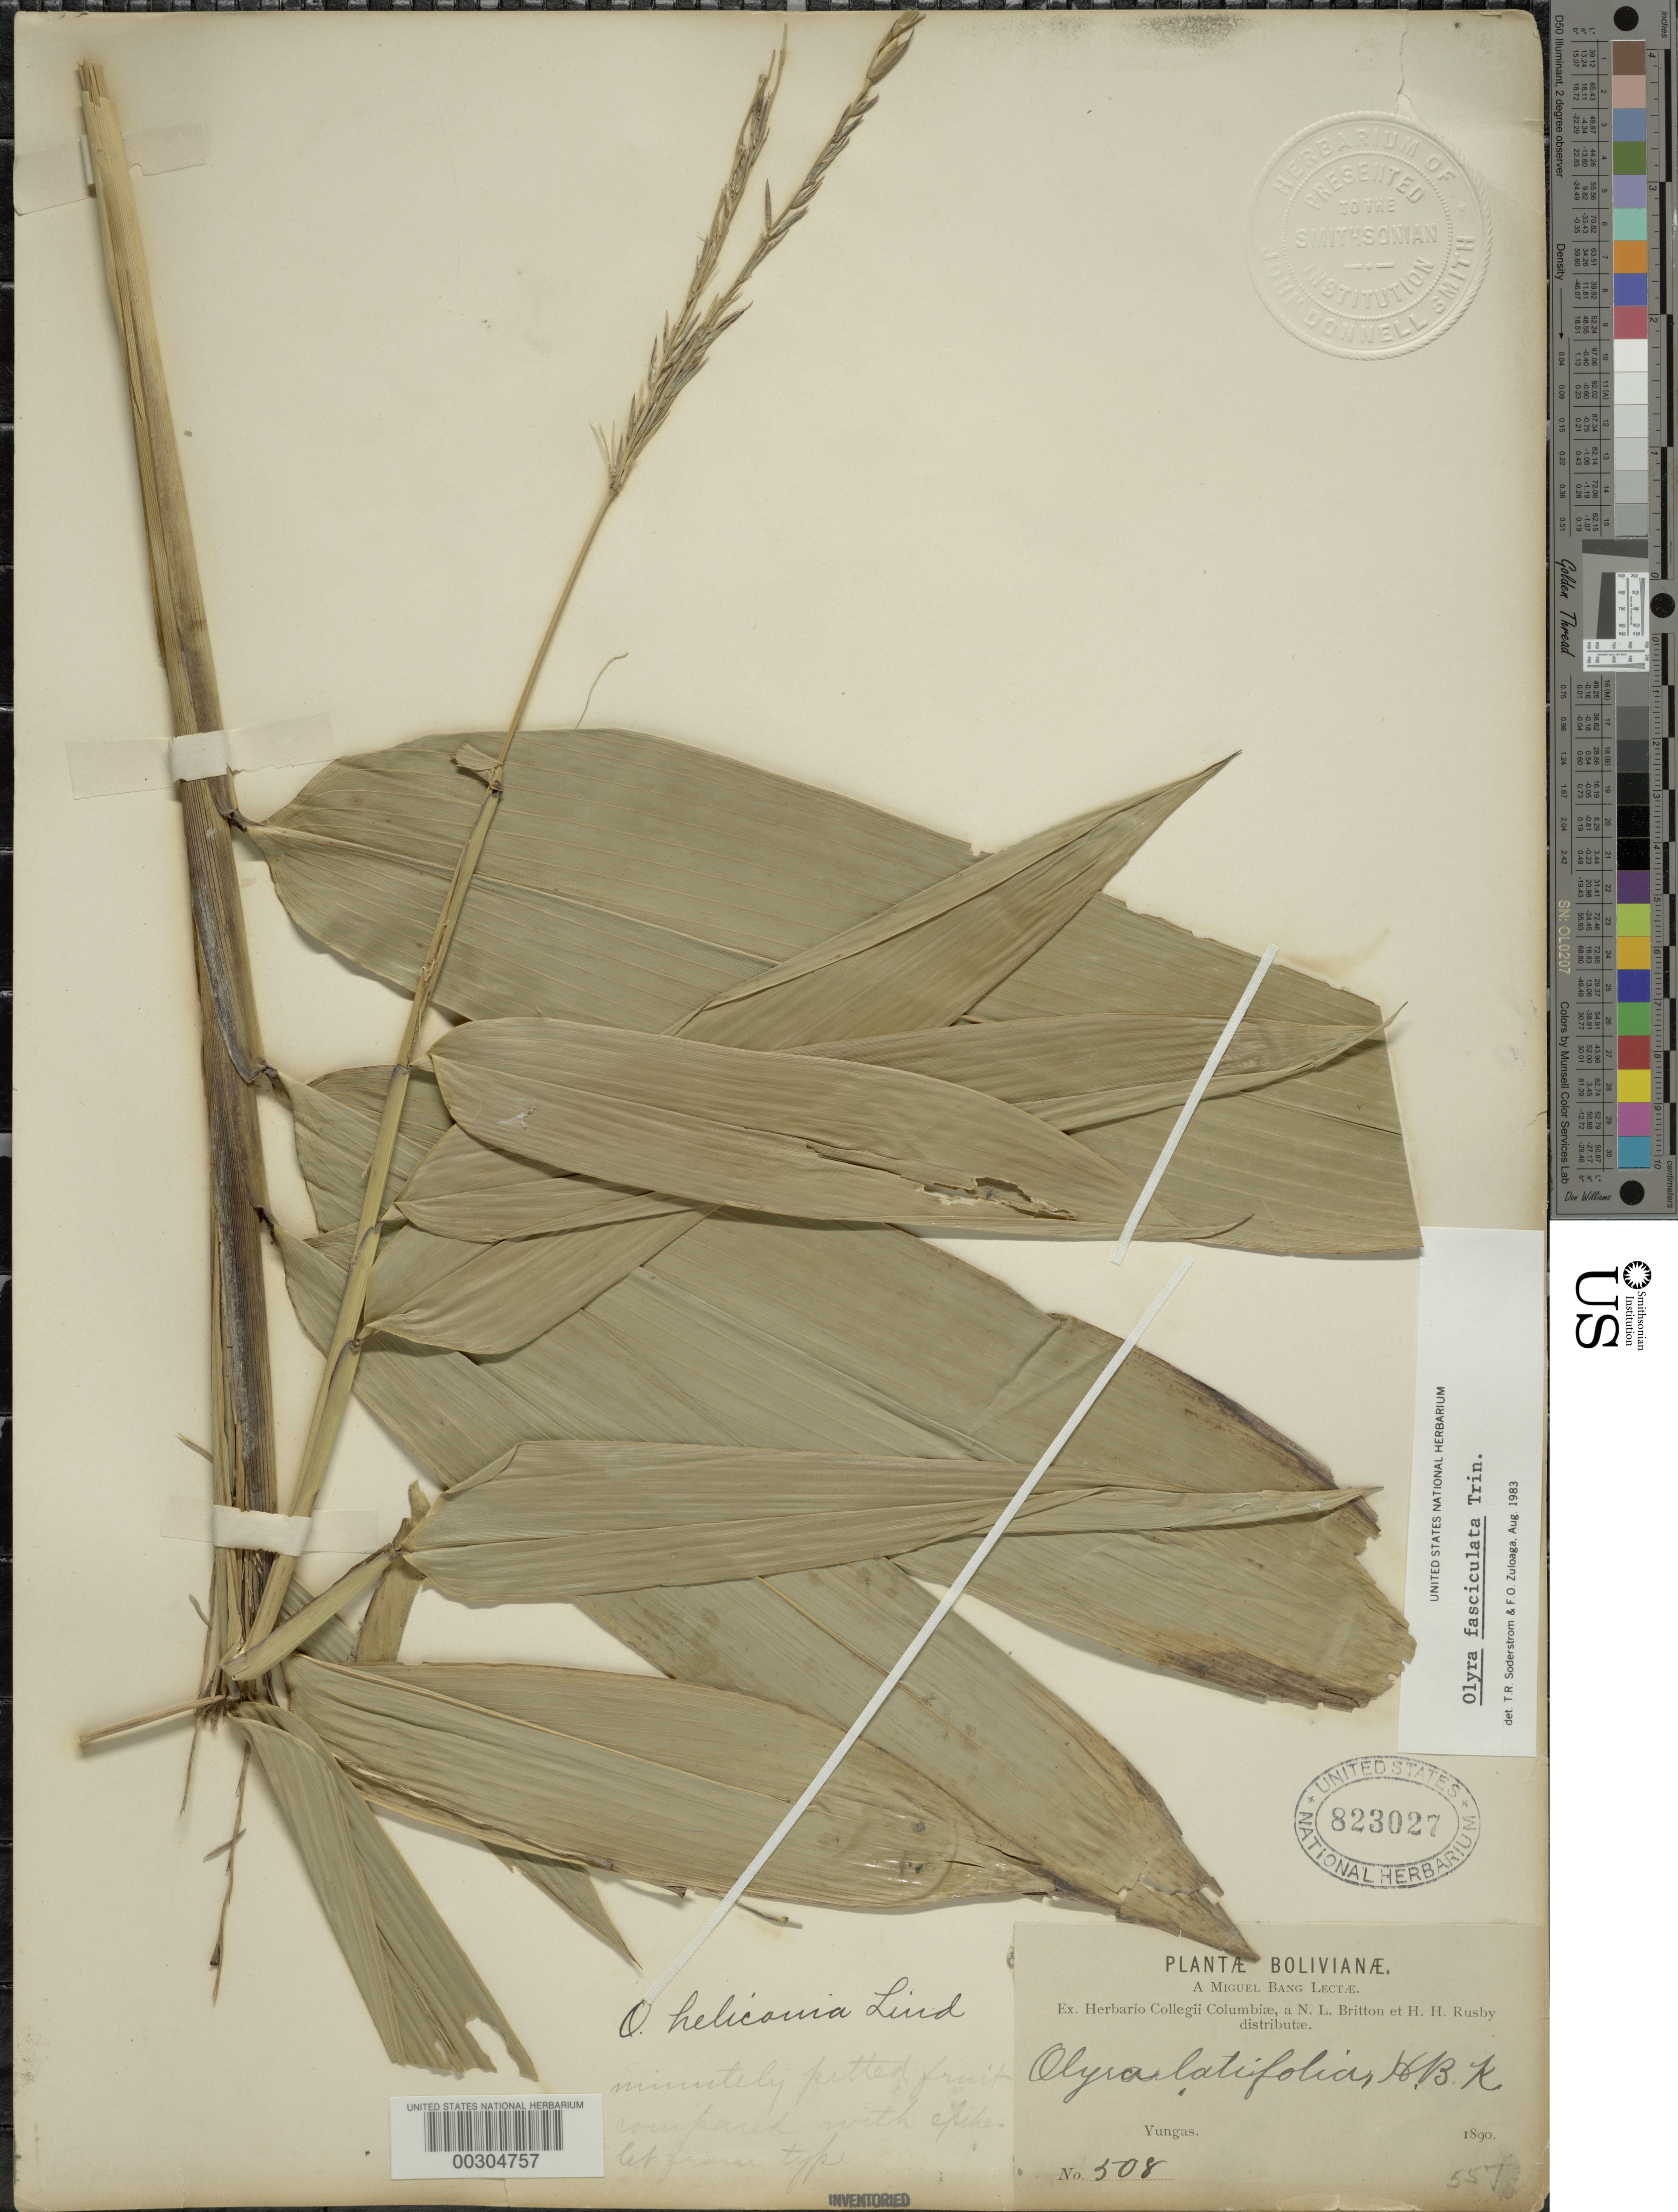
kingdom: Plantae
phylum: Tracheophyta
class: Liliopsida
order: Poales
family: Poaceae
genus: Olyra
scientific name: Olyra fasciculata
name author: Trin.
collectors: M. Bang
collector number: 508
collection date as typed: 1890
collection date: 1890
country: Bolivia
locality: Yungas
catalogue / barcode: US 823027